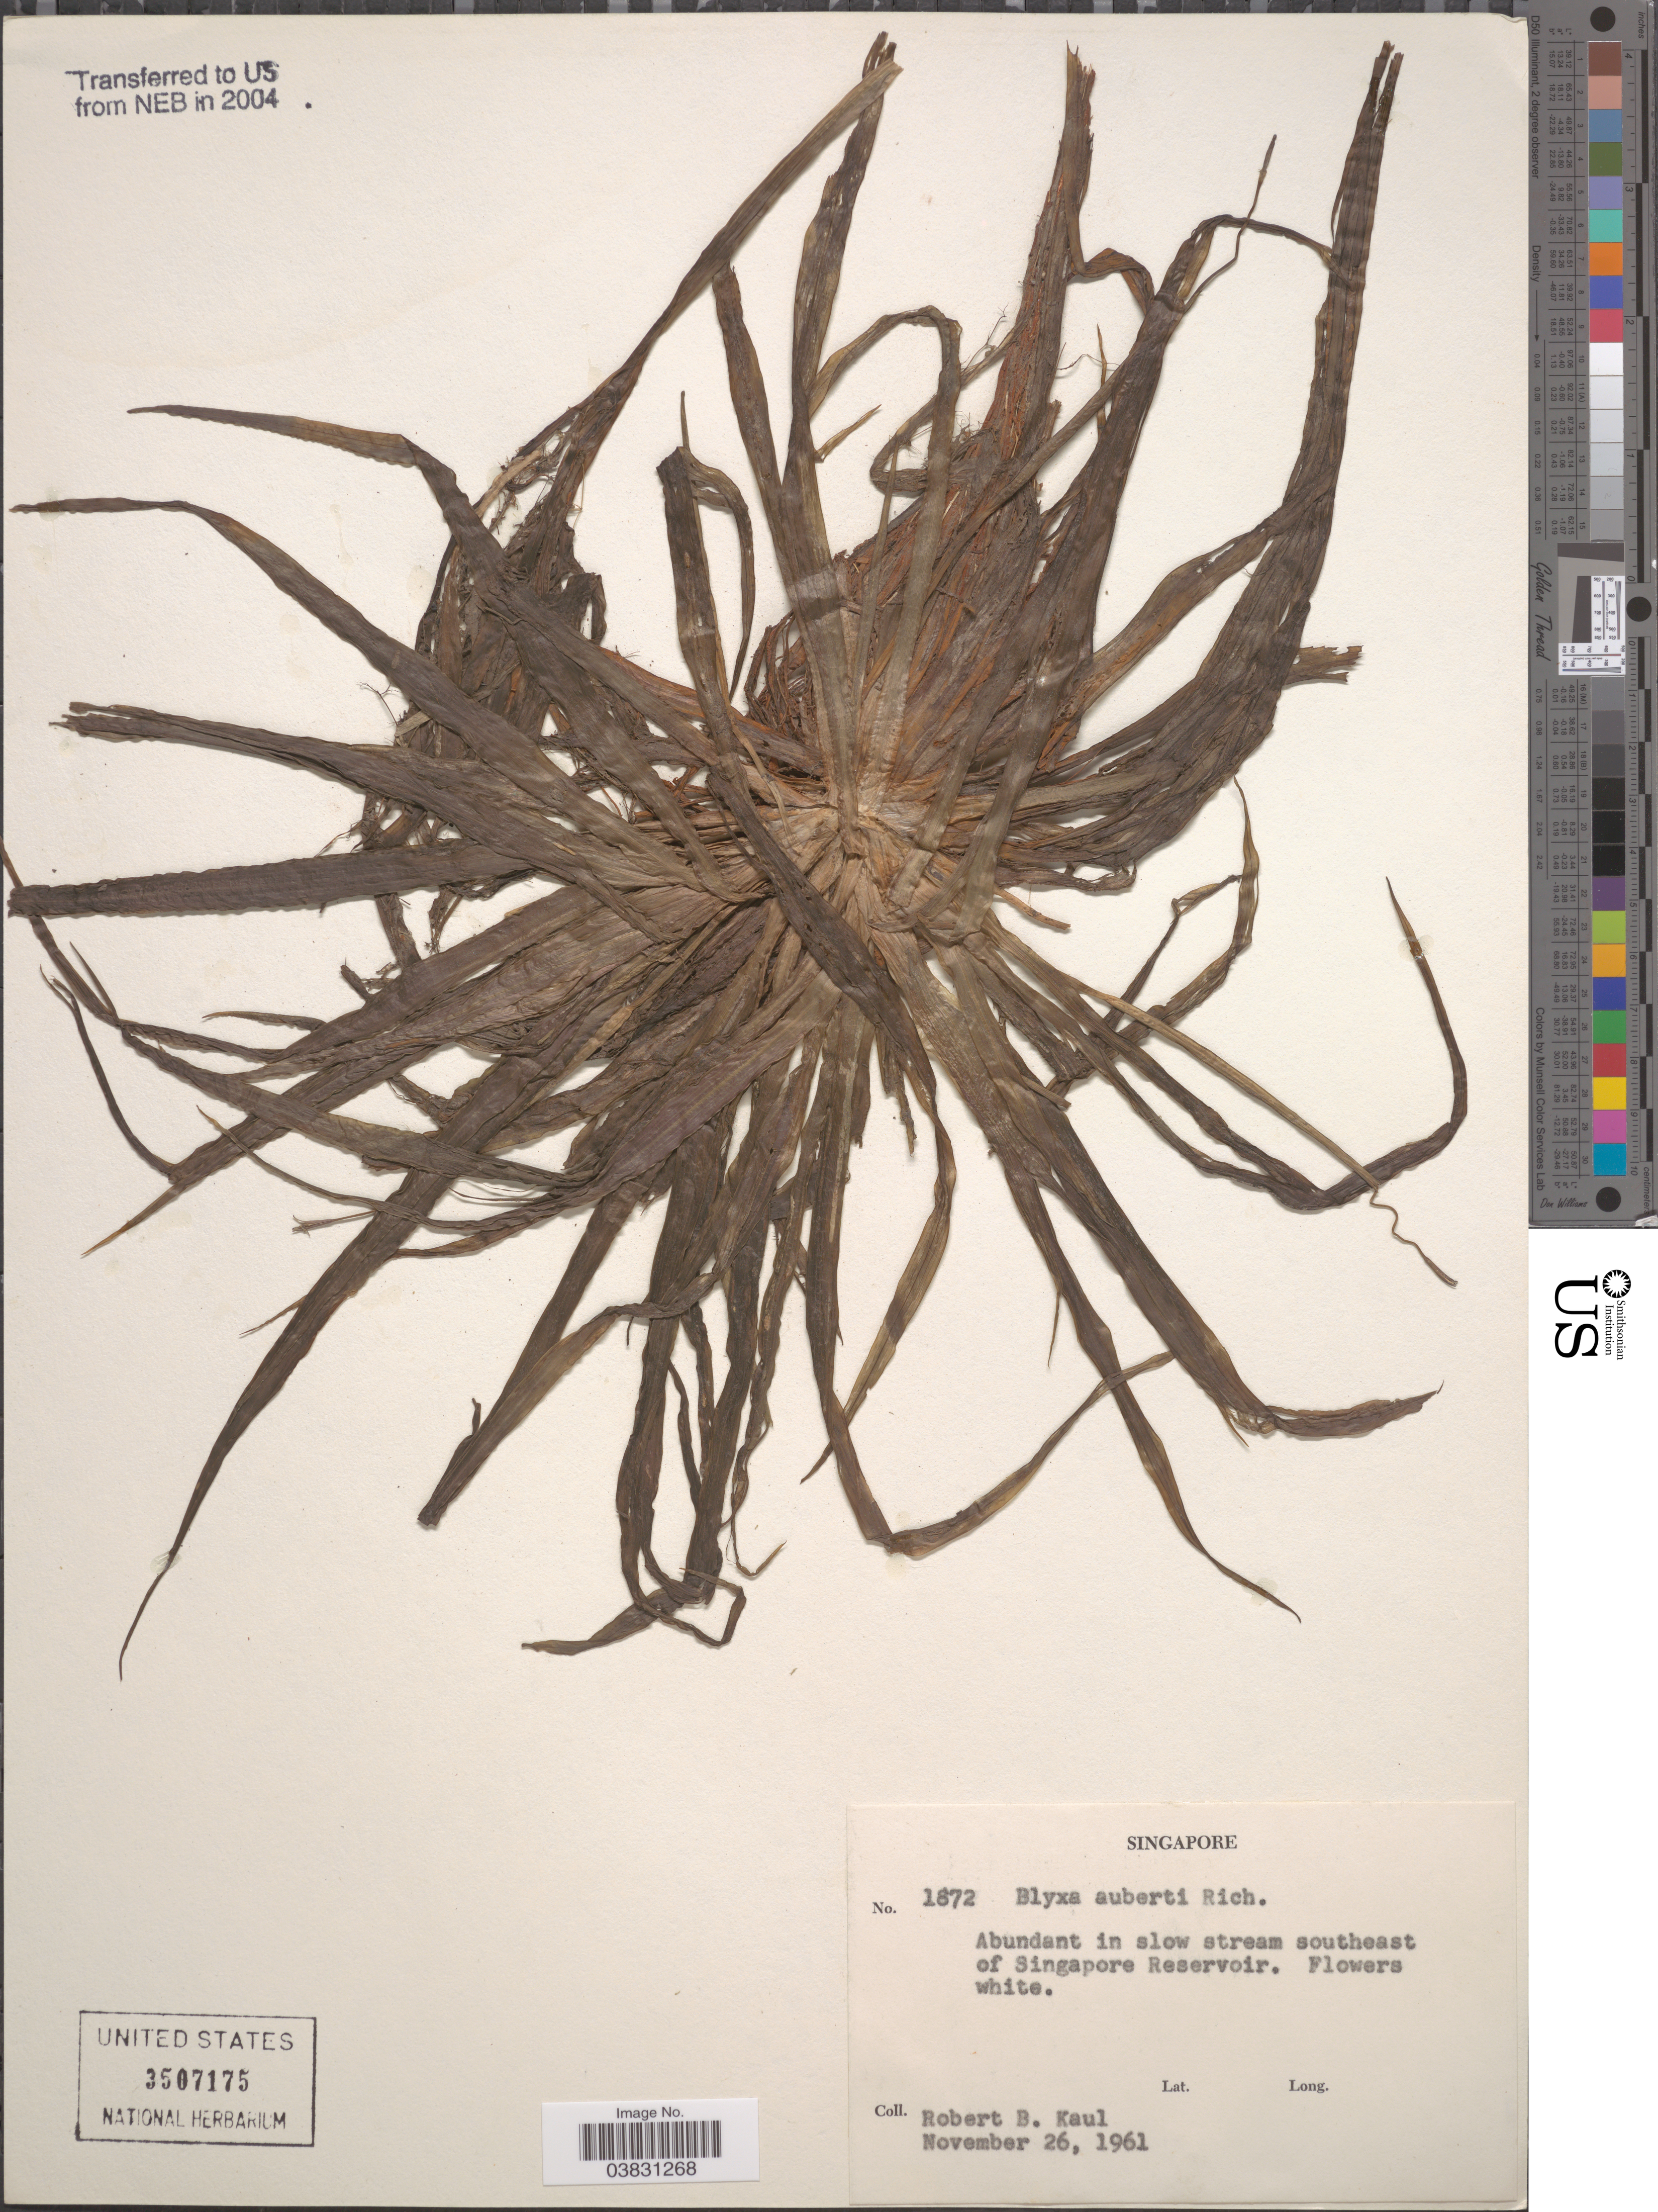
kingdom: Plantae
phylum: Tracheophyta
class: Liliopsida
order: Alismatales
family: Hydrocharitaceae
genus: Blyxa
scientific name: Blyxa aubertii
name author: Rich.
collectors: R. Kaul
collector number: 1872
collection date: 1961-11-26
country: Singapore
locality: In slow stream southeast of Singapore Reservoir.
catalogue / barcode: US 3507175